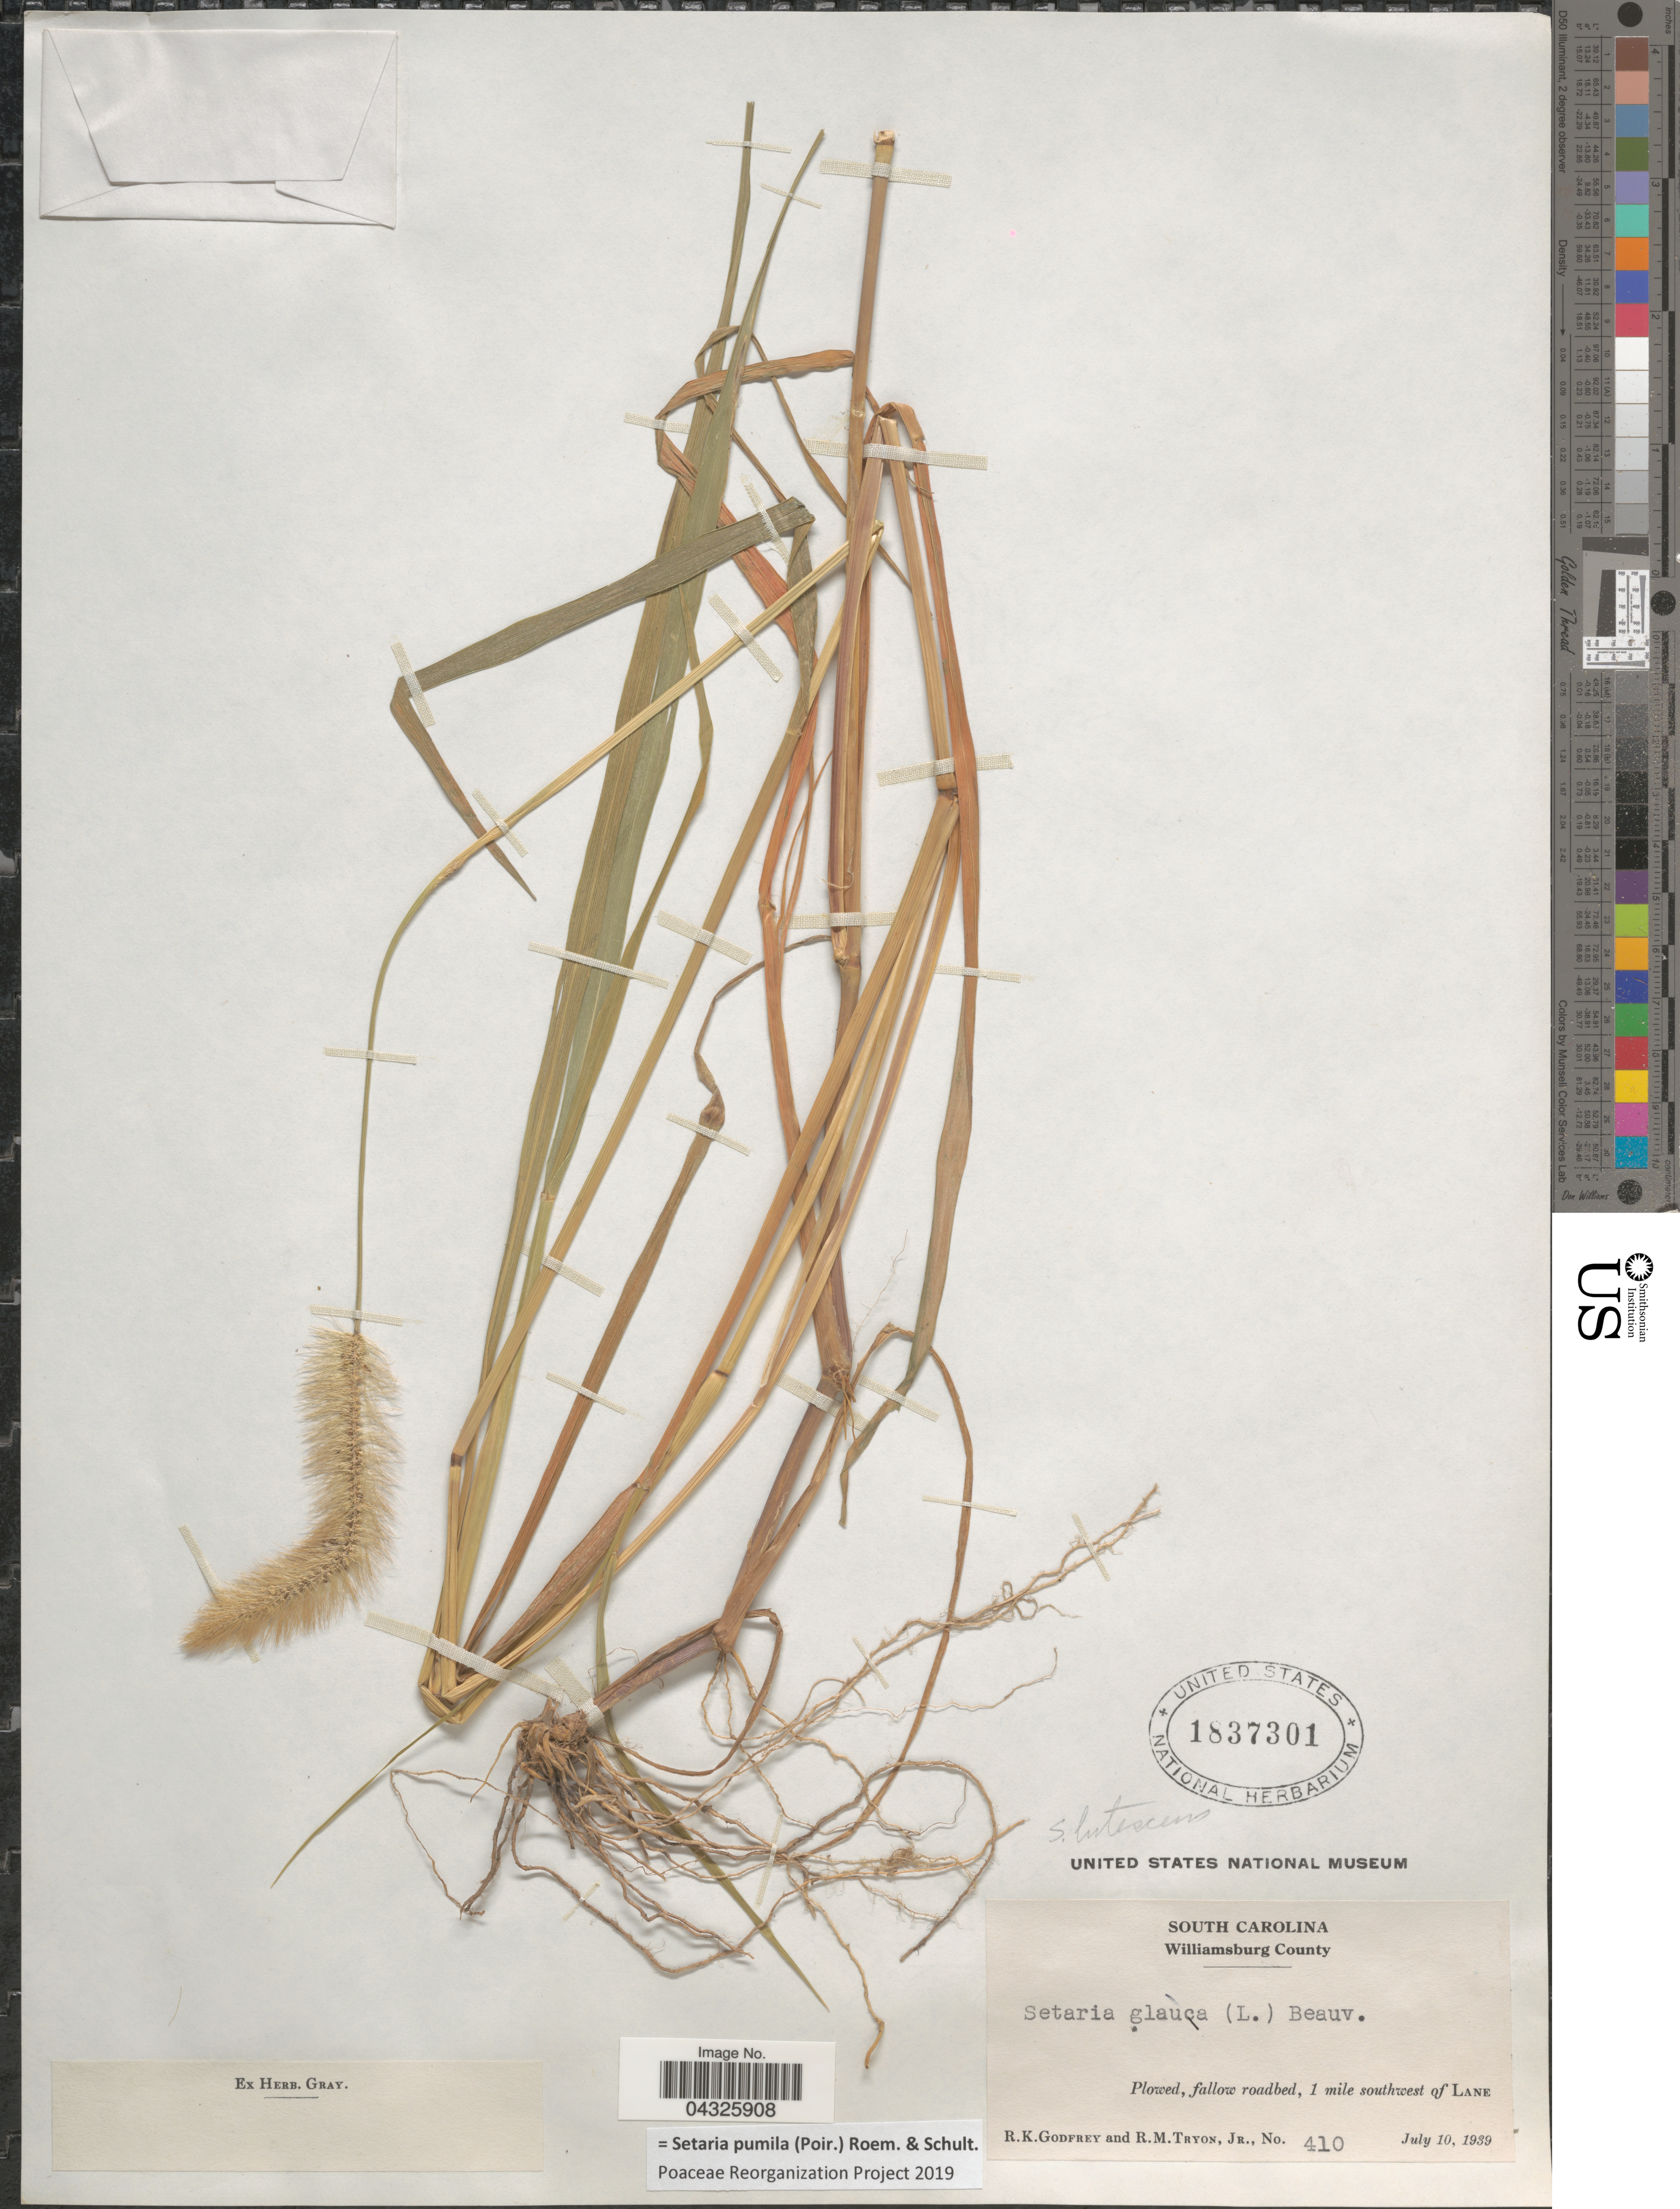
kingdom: Plantae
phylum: Tracheophyta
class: Liliopsida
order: Poales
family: Poaceae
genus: Setaria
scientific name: Setaria pumila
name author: (Poir.) Roem. & Schult.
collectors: R. K. Godfrey & R. Tryon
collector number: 410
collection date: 1939-07-10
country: United States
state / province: South Carolina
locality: Williamsburg County. Plowed, fallow roadbed, 1 mile southwest of Lane.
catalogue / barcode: US 1837301